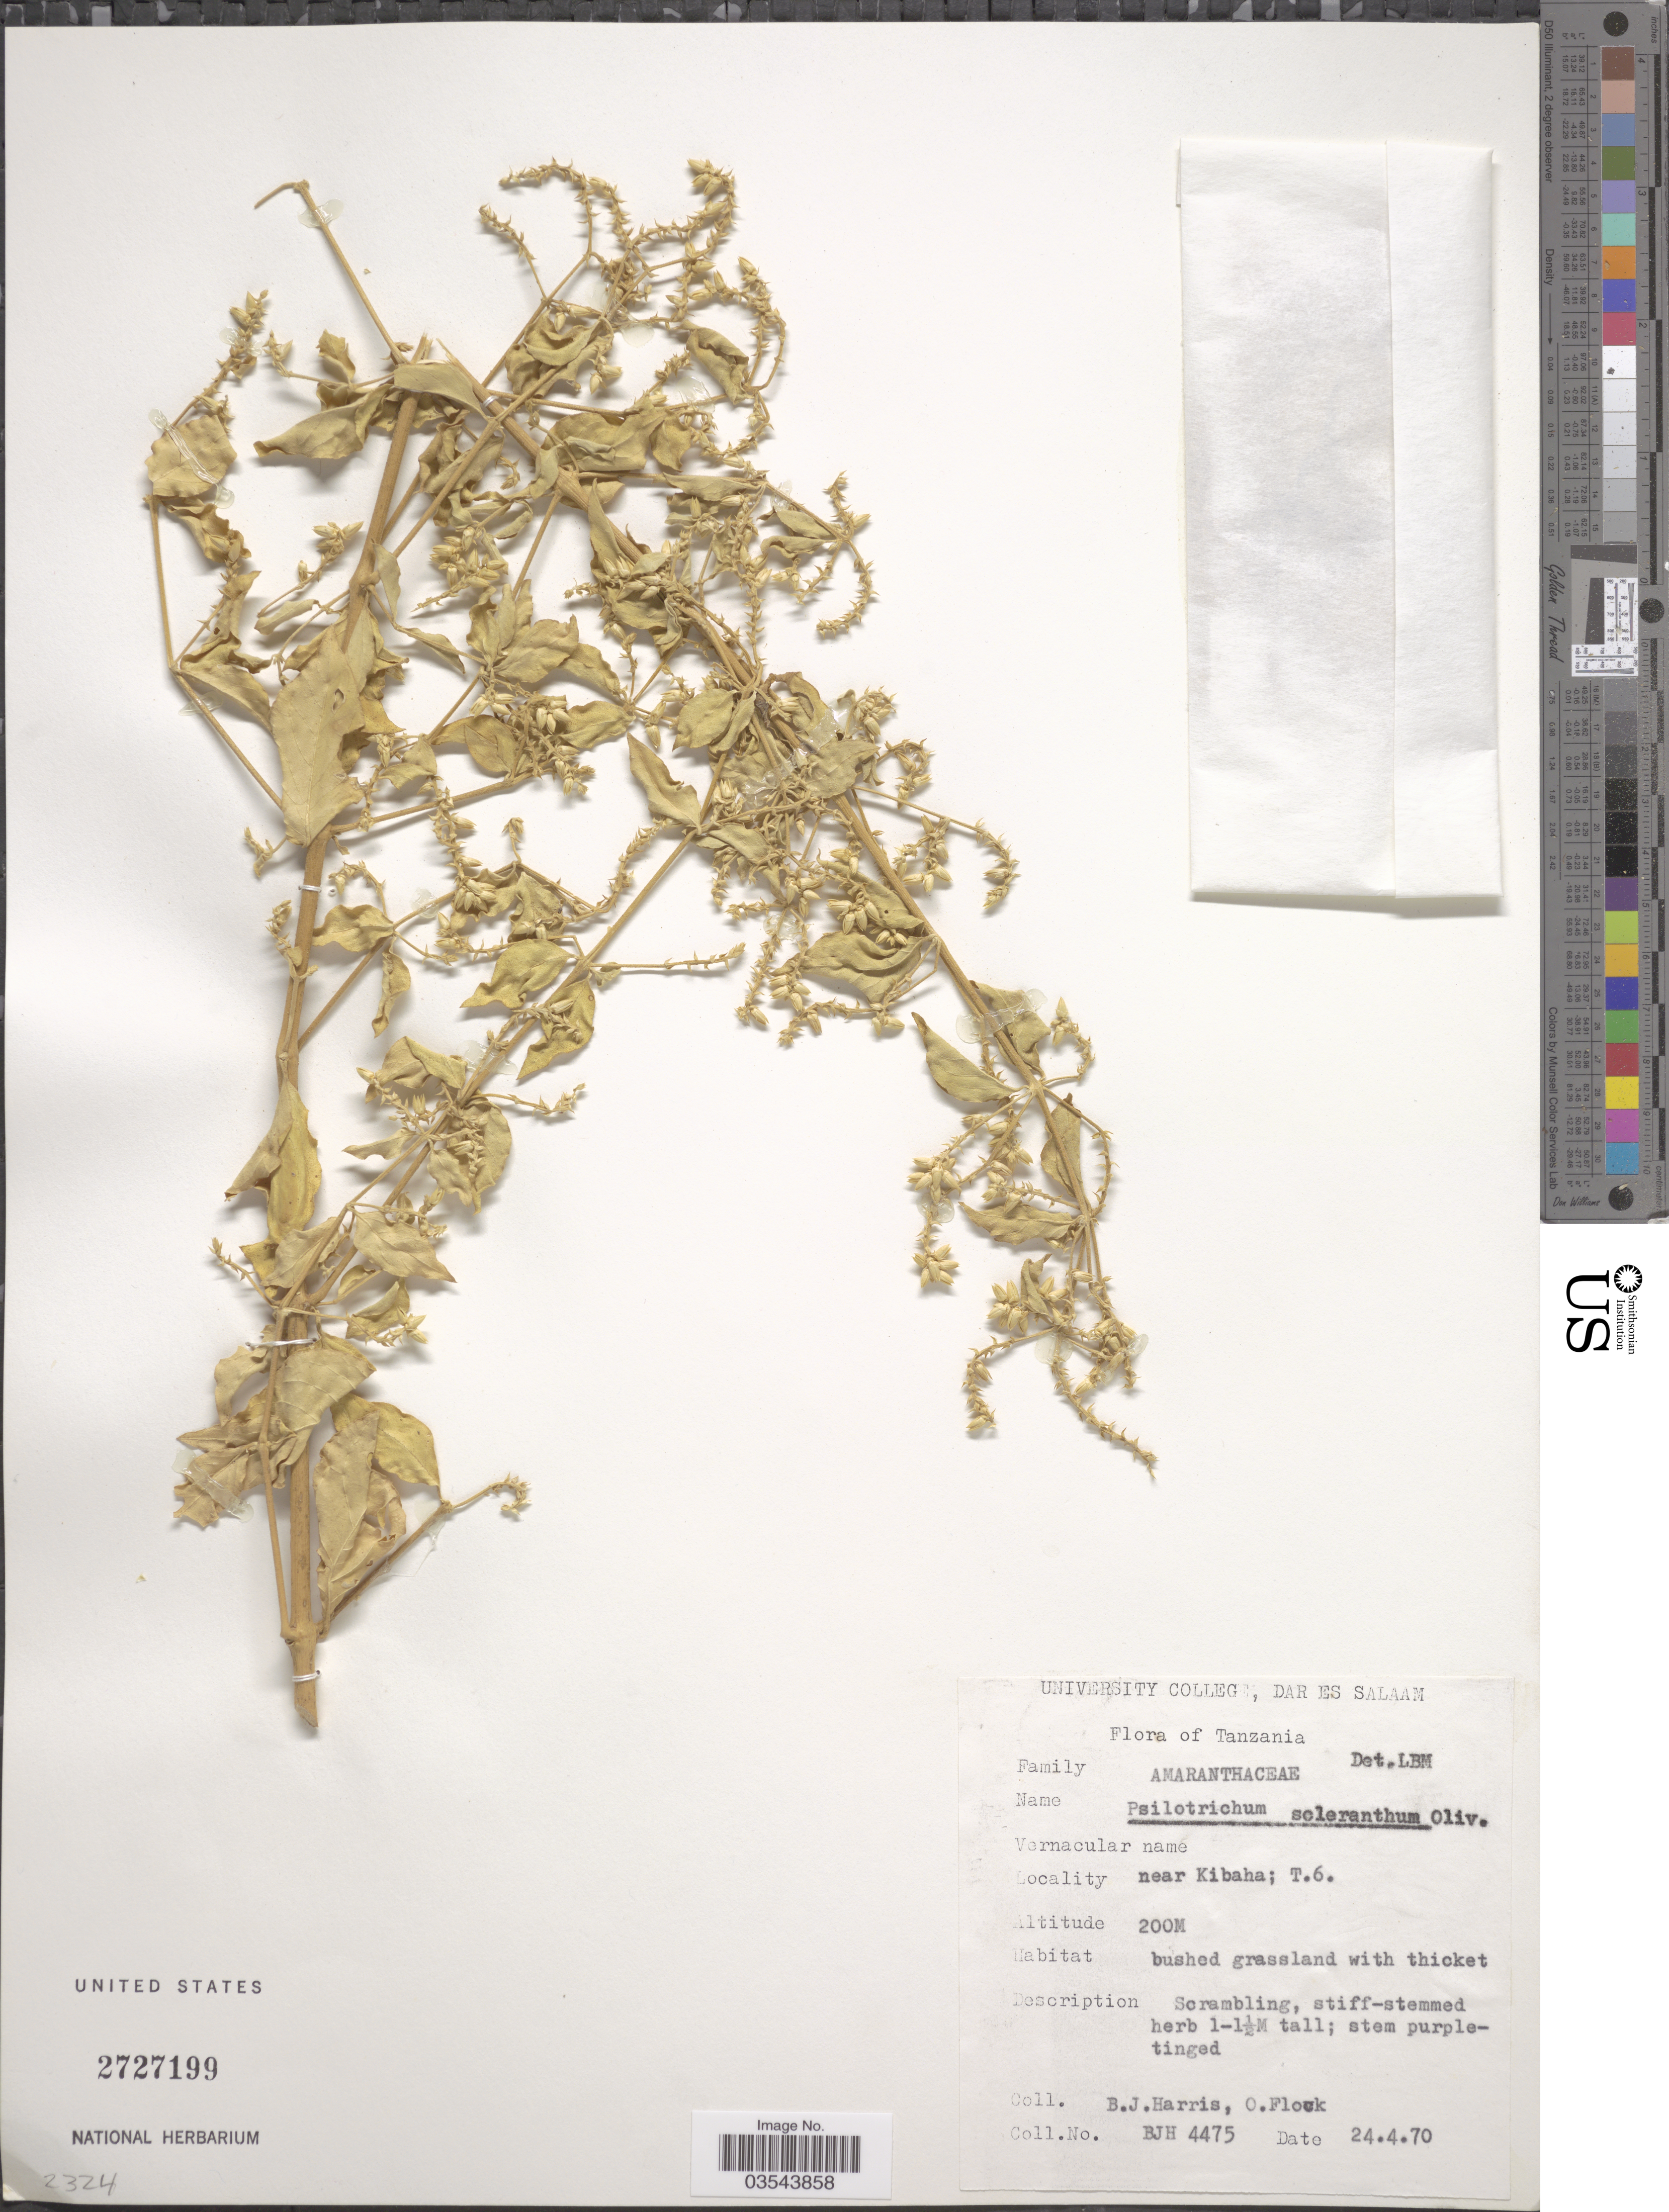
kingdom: Plantae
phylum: Tracheophyta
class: Magnoliopsida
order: Caryophyllales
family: Amaranthaceae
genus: Psilotrichum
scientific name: Psilotrichum scleranthum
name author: Thwaites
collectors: B. J. Harris & O. Flock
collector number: BJH 4475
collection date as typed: Transcribed d/m/y: 24/4/70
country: Tanzania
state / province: Dar es Salaam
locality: Near Kibaha; T.6.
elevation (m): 200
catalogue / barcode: US 2727199